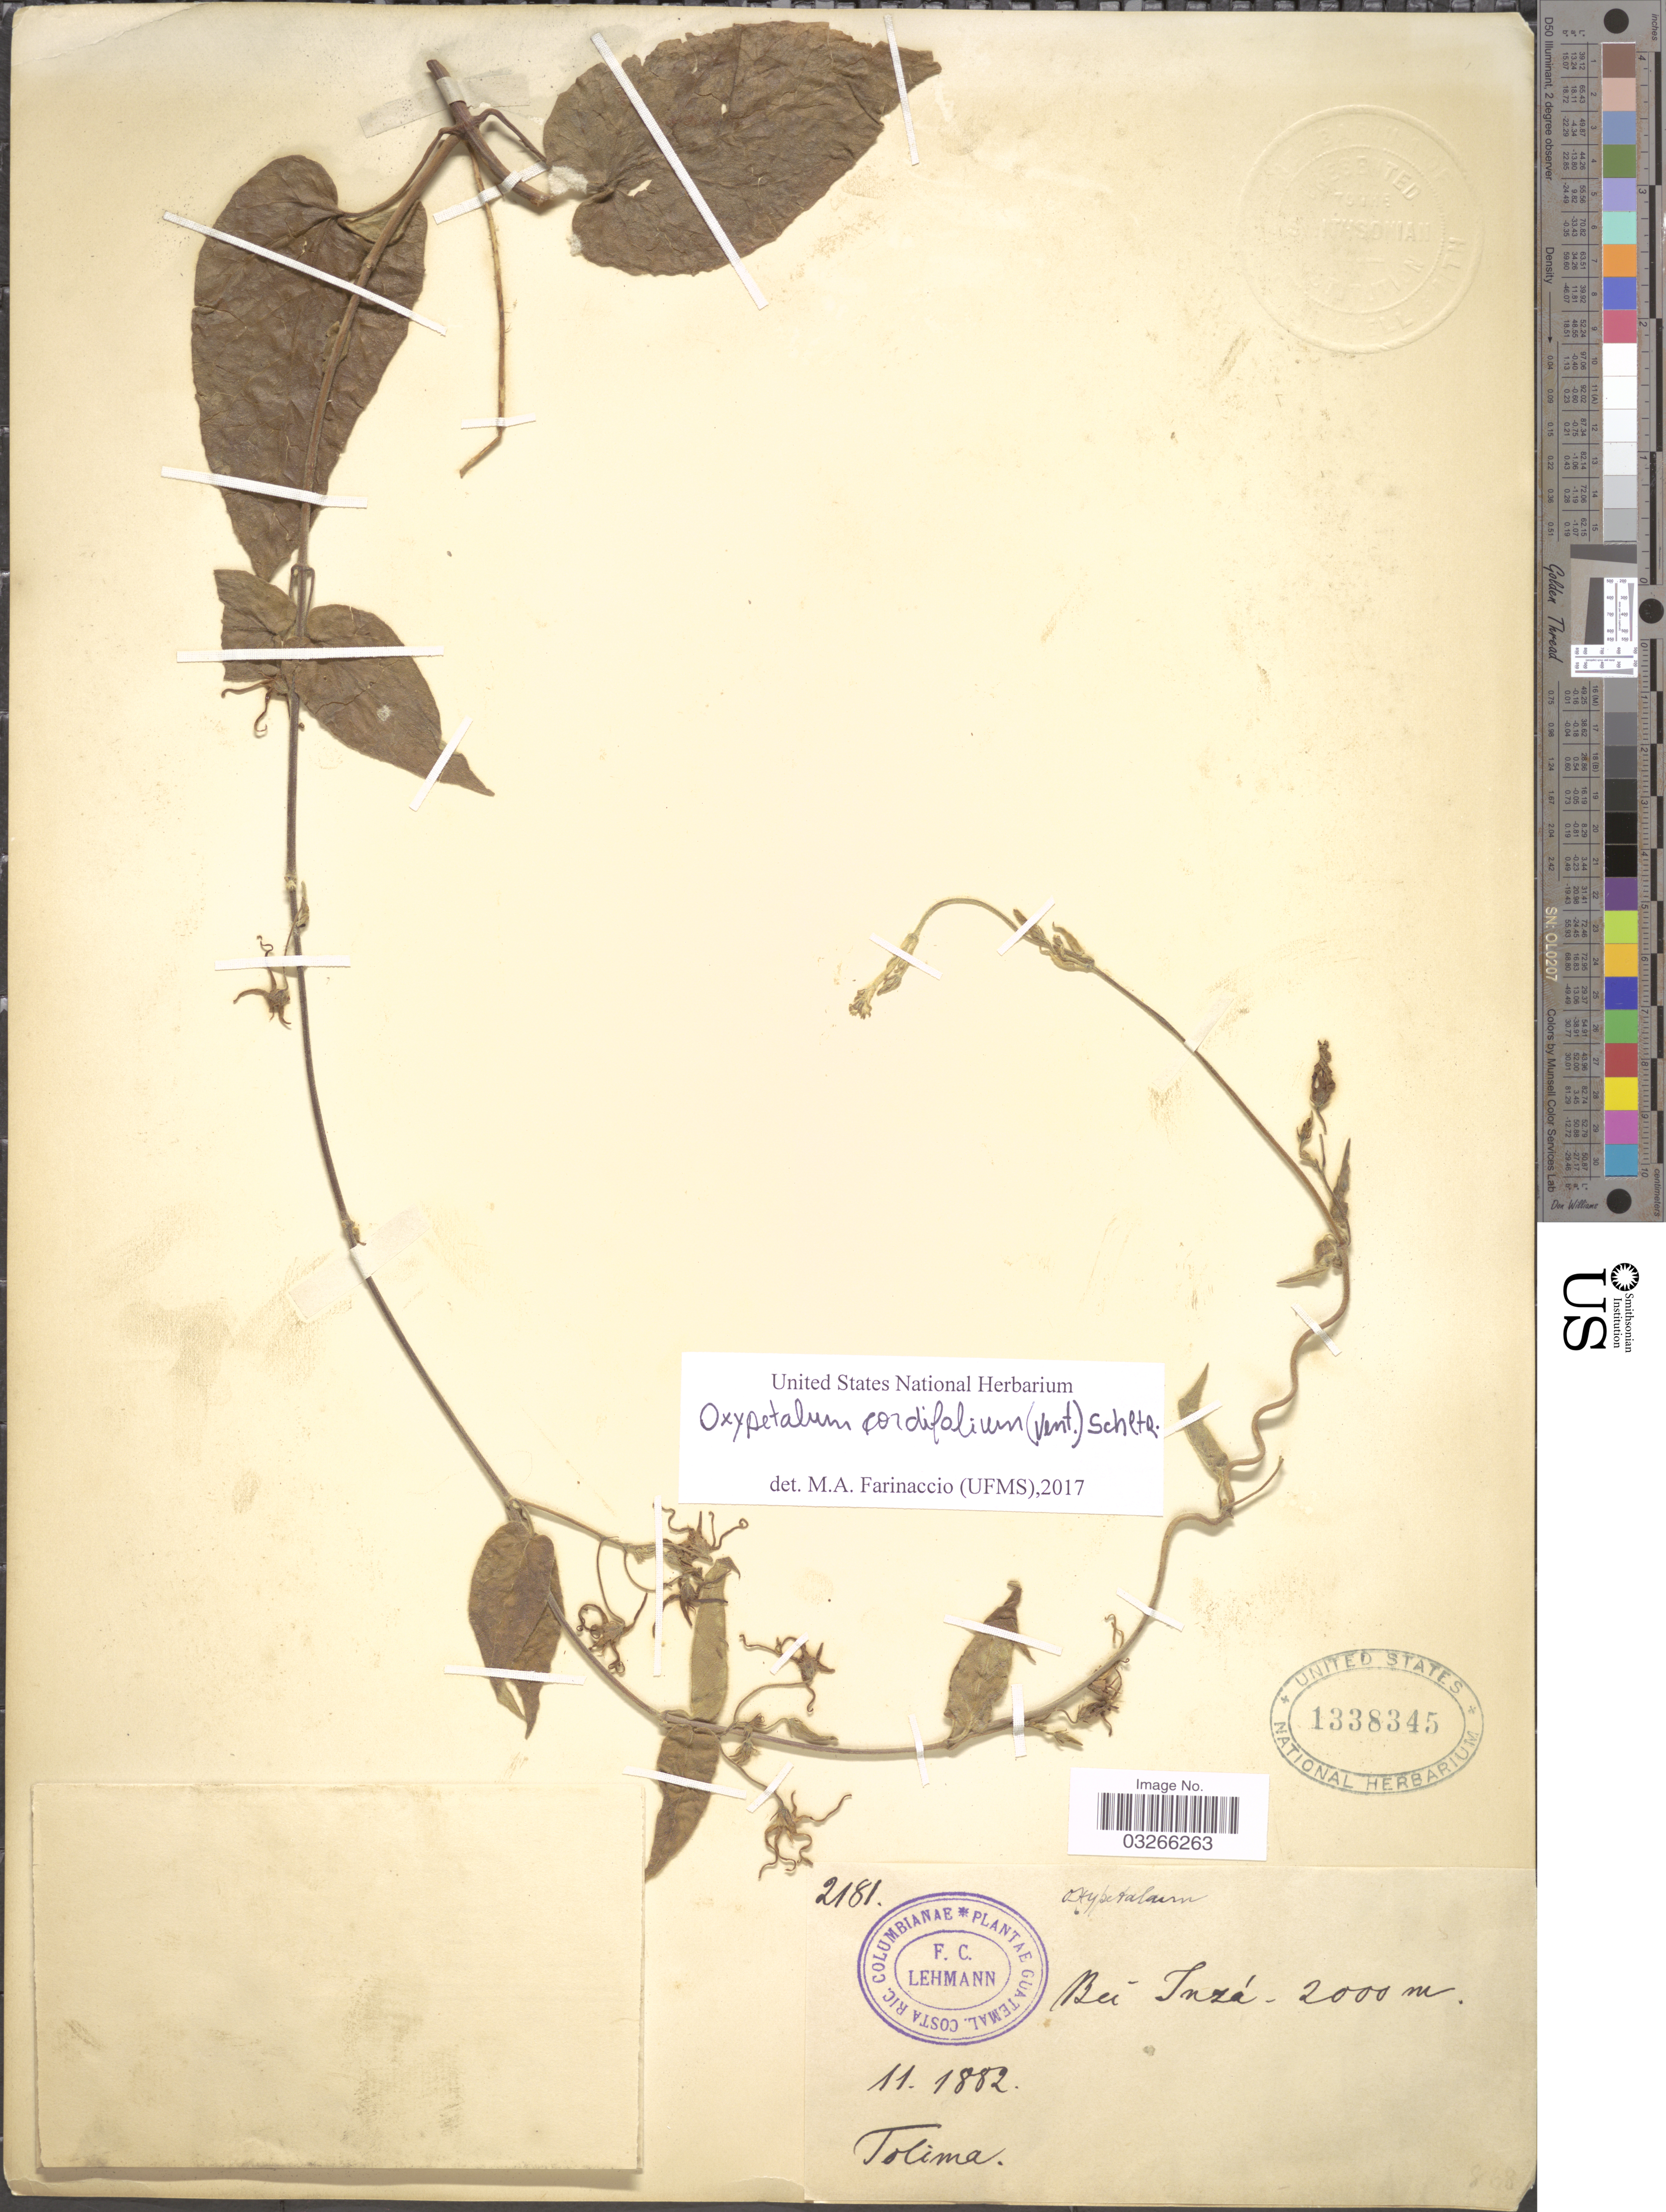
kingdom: Plantae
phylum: Tracheophyta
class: Magnoliopsida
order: Gentianales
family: Apocynaceae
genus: Oxypetalum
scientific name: Oxypetalum cordifolium subsp. cordifolium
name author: (Vent.) Schltr.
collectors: F. C. Lehmann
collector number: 2181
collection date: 1882-11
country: Colombia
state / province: Tolima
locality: Bei Inzá.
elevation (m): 2000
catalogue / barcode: US 1338345